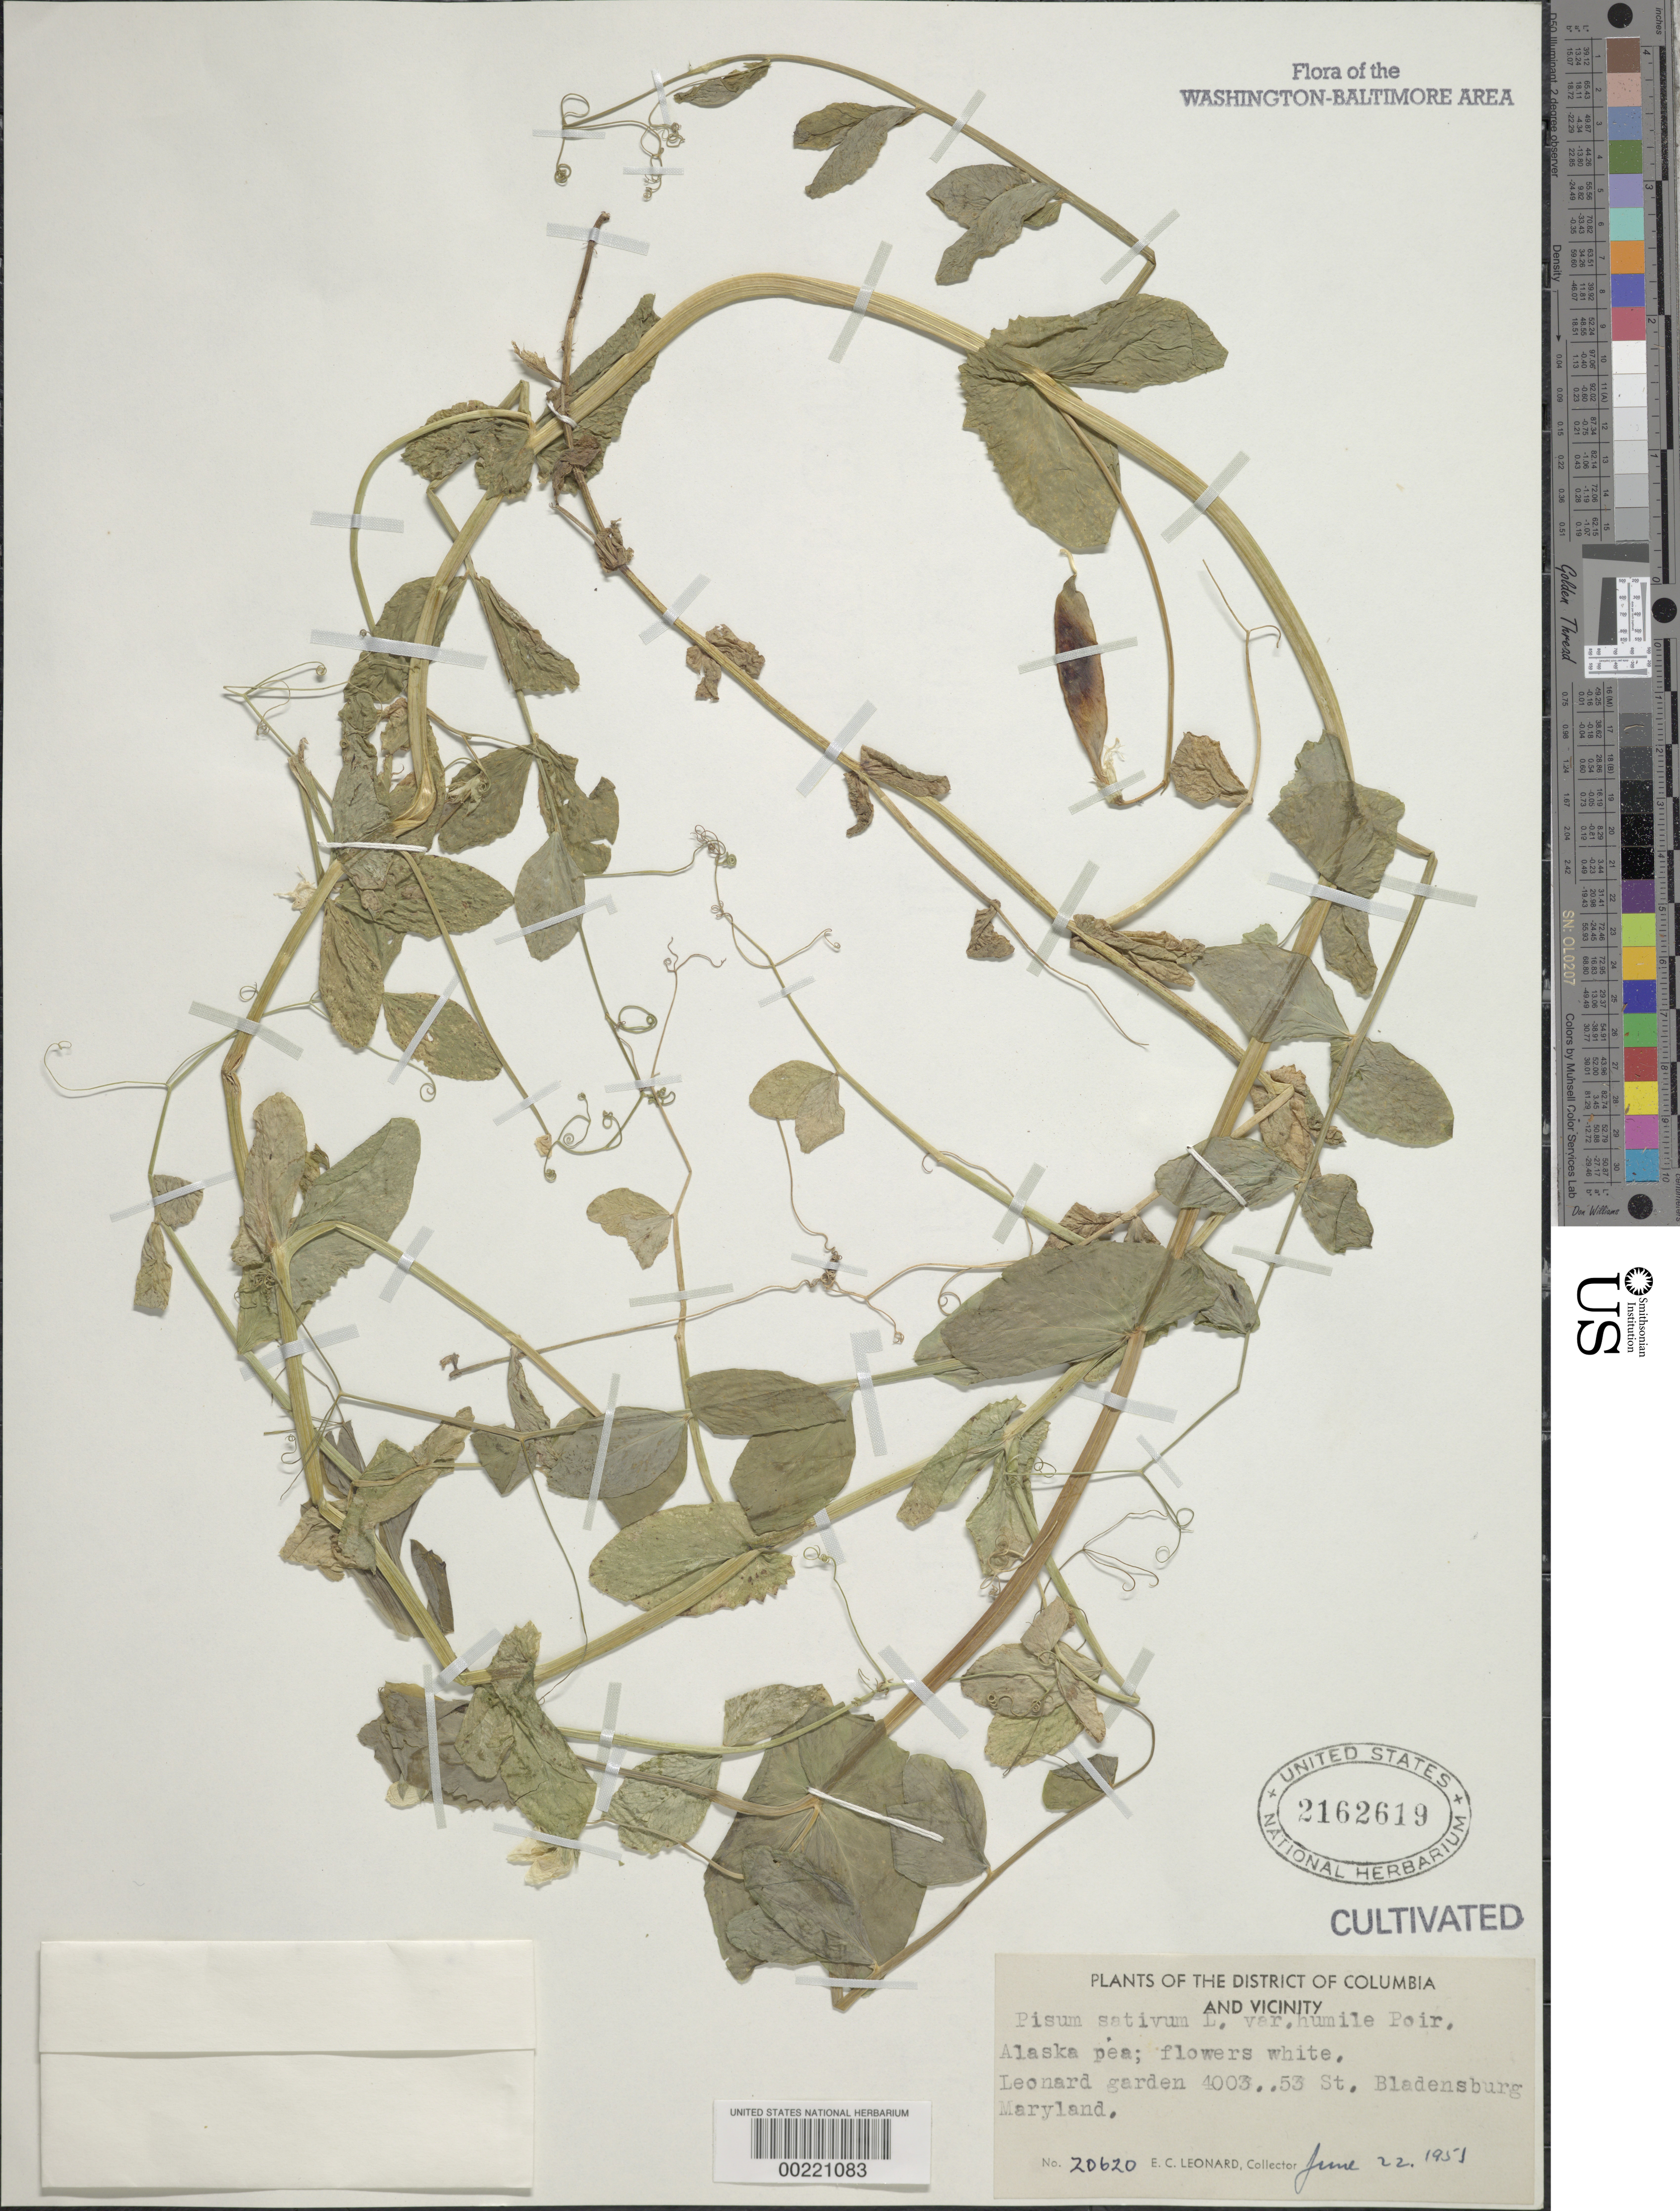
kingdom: Plantae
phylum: Tracheophyta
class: Magnoliopsida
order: Fabales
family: Fabaceae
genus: Pisum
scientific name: Pisum sativum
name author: L.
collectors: E. C. Leonard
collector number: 20620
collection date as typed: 22 Jun 1951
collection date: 1951-06-22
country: United States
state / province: Maryland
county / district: Prince George's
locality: Bladensburg, 4003 53 st, leonard garden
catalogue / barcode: US 2162619